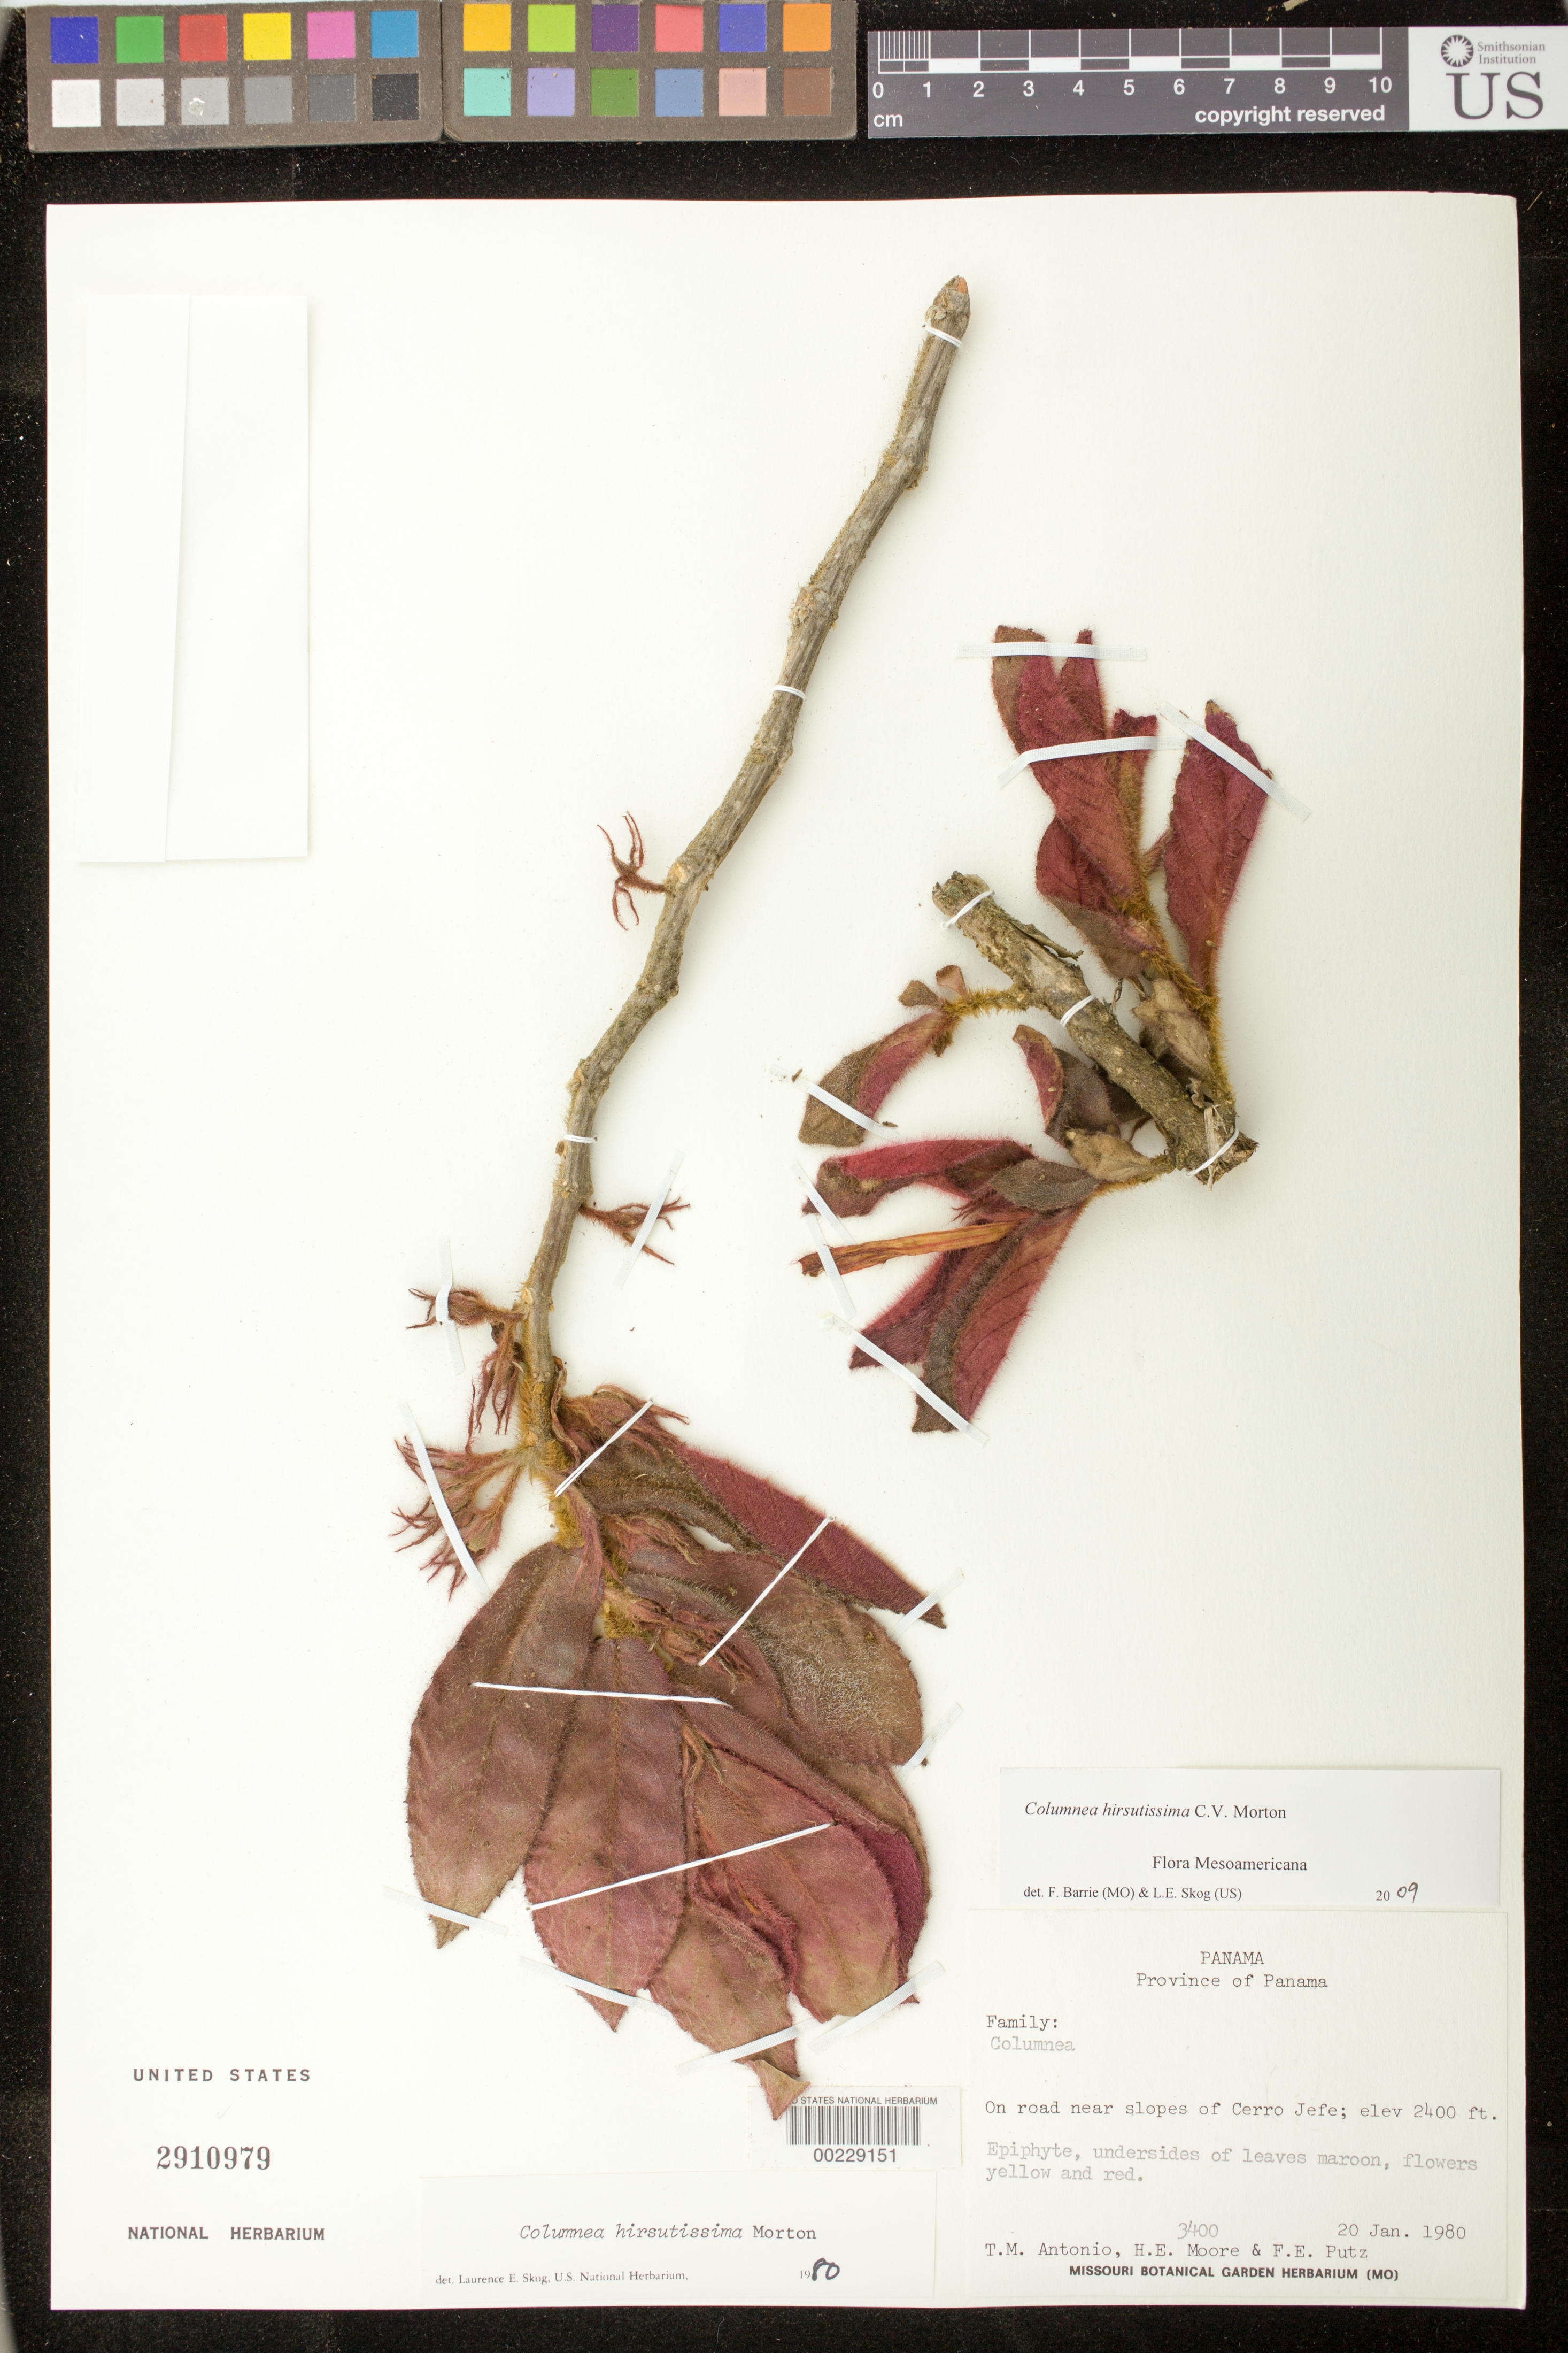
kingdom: Plantae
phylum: Tracheophyta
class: Magnoliopsida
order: Lamiales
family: Gesneriaceae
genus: Columnea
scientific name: Columnea hirsutissima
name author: C.V. Morton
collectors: T. Antonio, H. Moore & F. Putz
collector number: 3400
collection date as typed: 20 Jan 1980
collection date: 1980-01-20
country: Panama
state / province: Panamá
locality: On road near slopes of Cerro Jefe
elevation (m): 732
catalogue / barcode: US 2910979